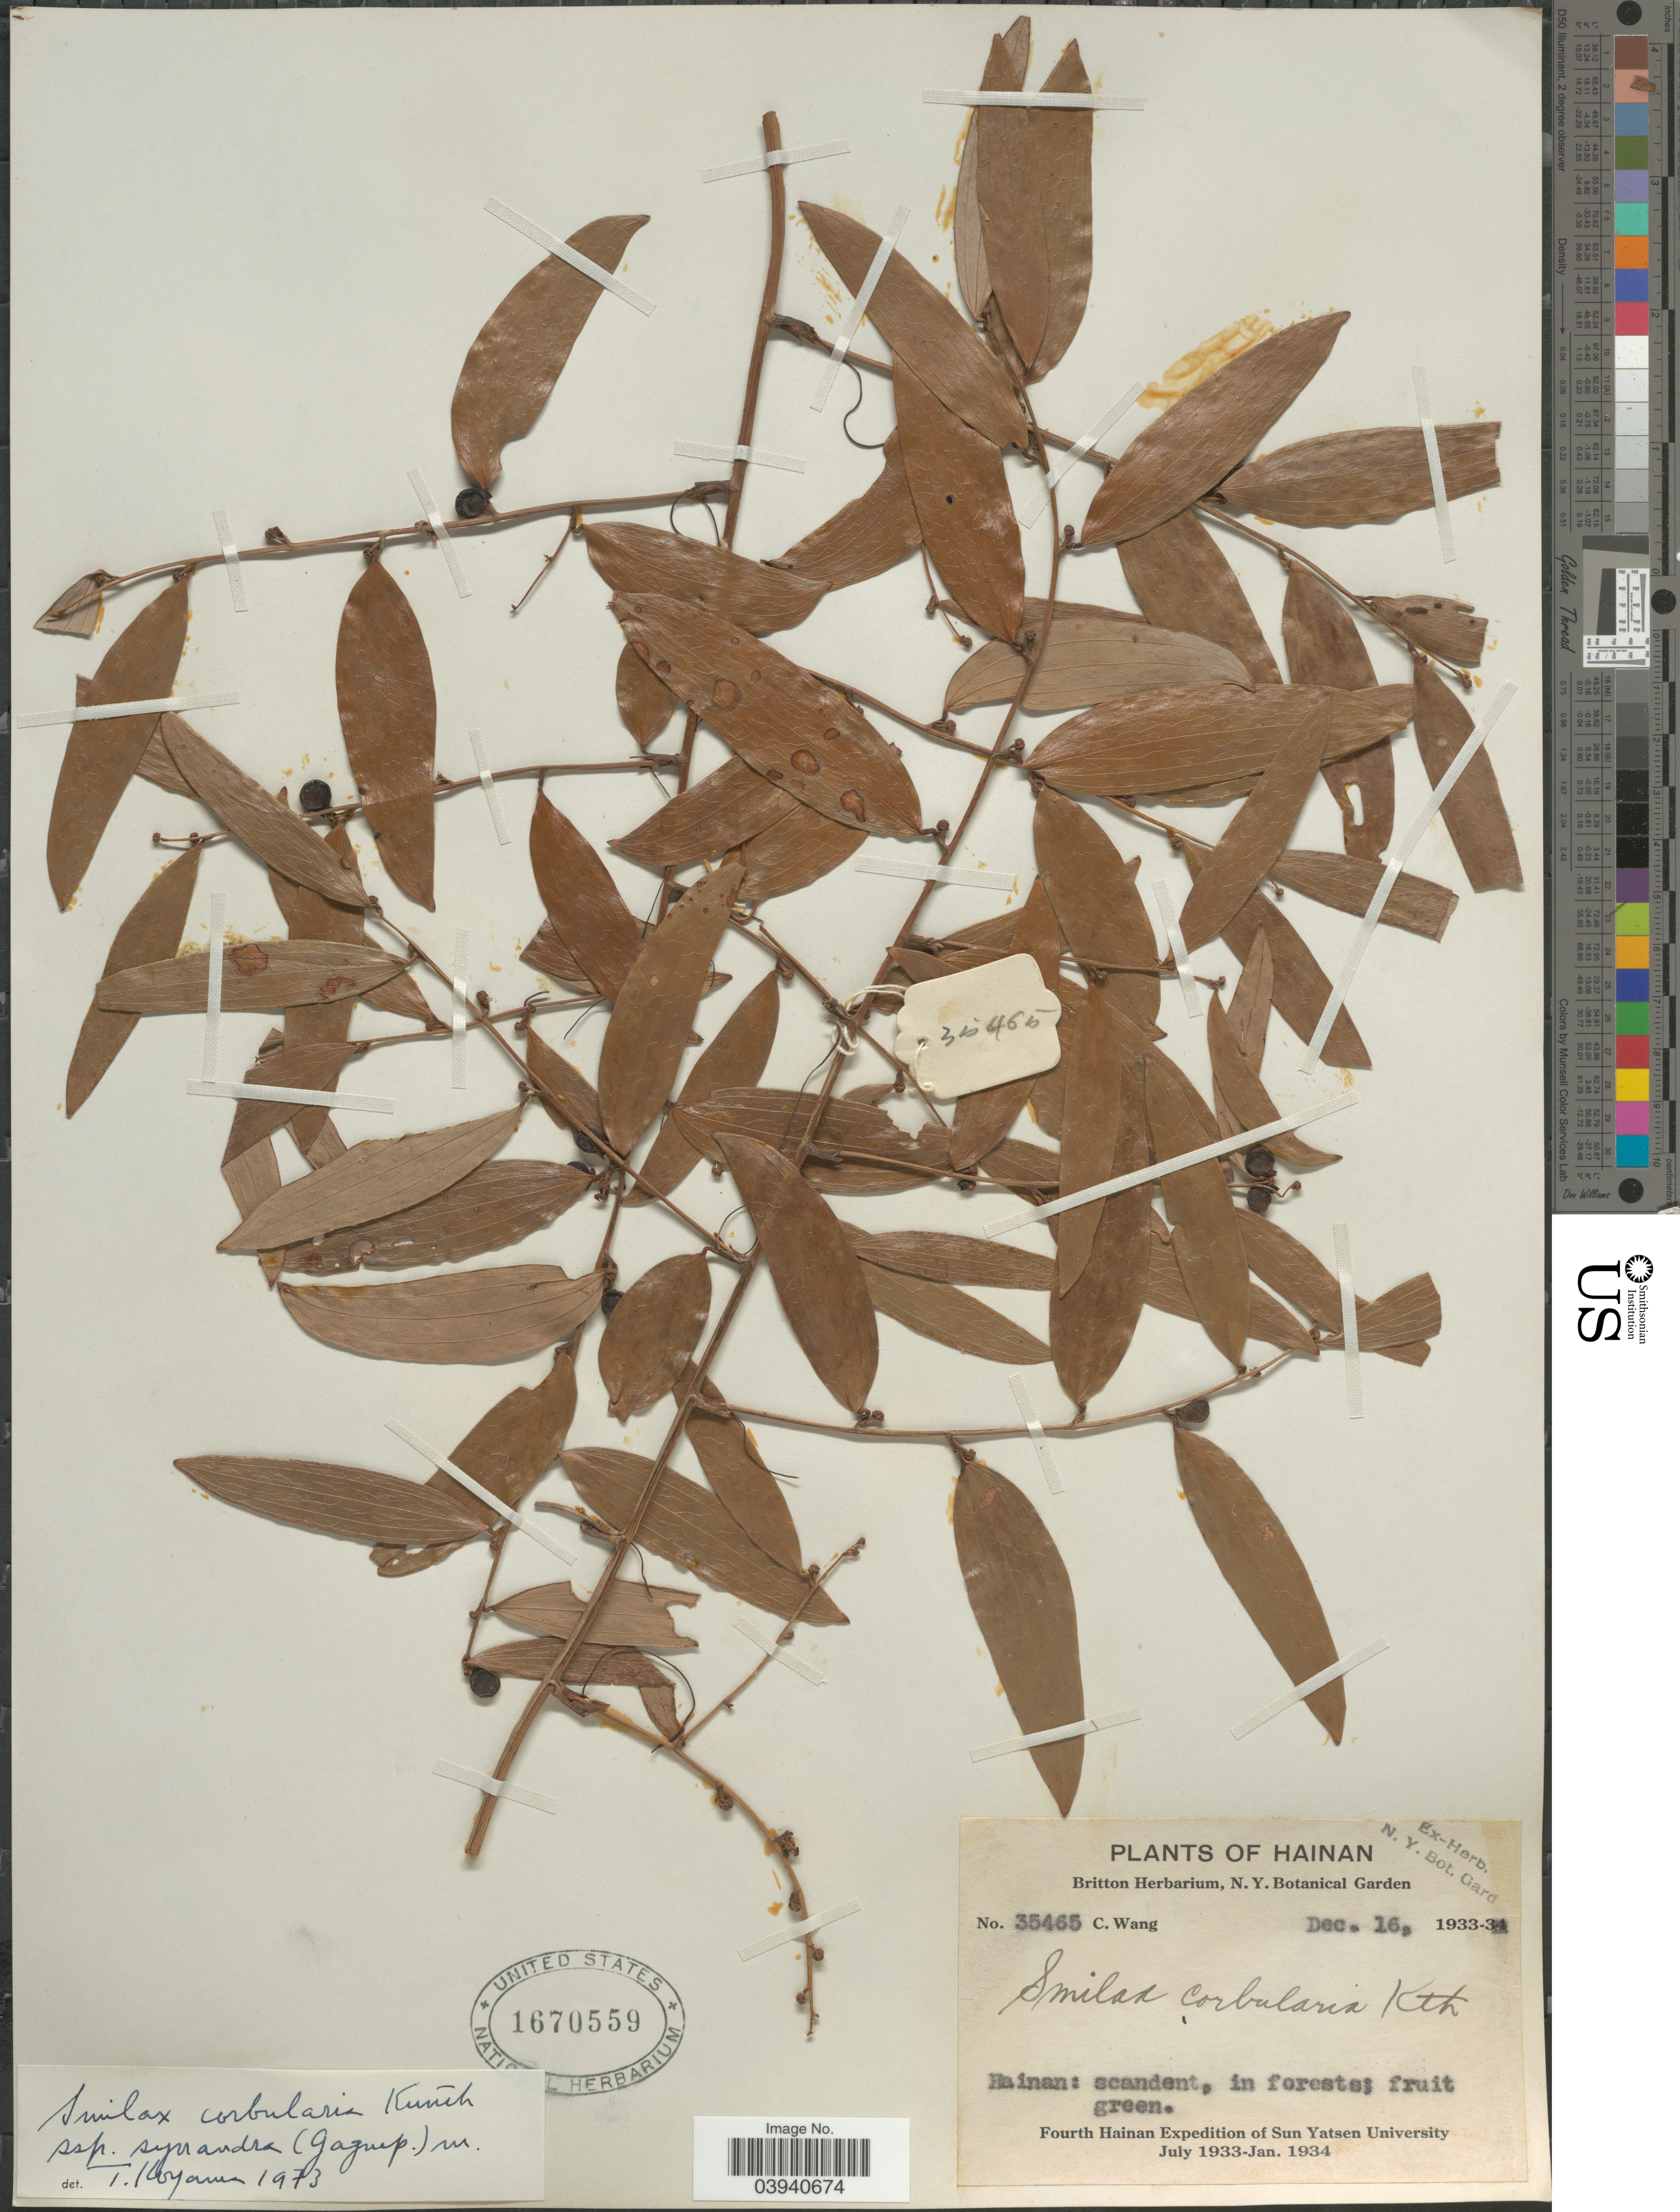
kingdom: Plantae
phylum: Tracheophyta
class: Liliopsida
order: Liliales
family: Smilacaceae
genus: Smilax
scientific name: Smilax corbularia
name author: Kunth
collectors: C. Wang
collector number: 35465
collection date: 1933-12-16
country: China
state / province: Hainan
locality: Hainan.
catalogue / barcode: US 1670559